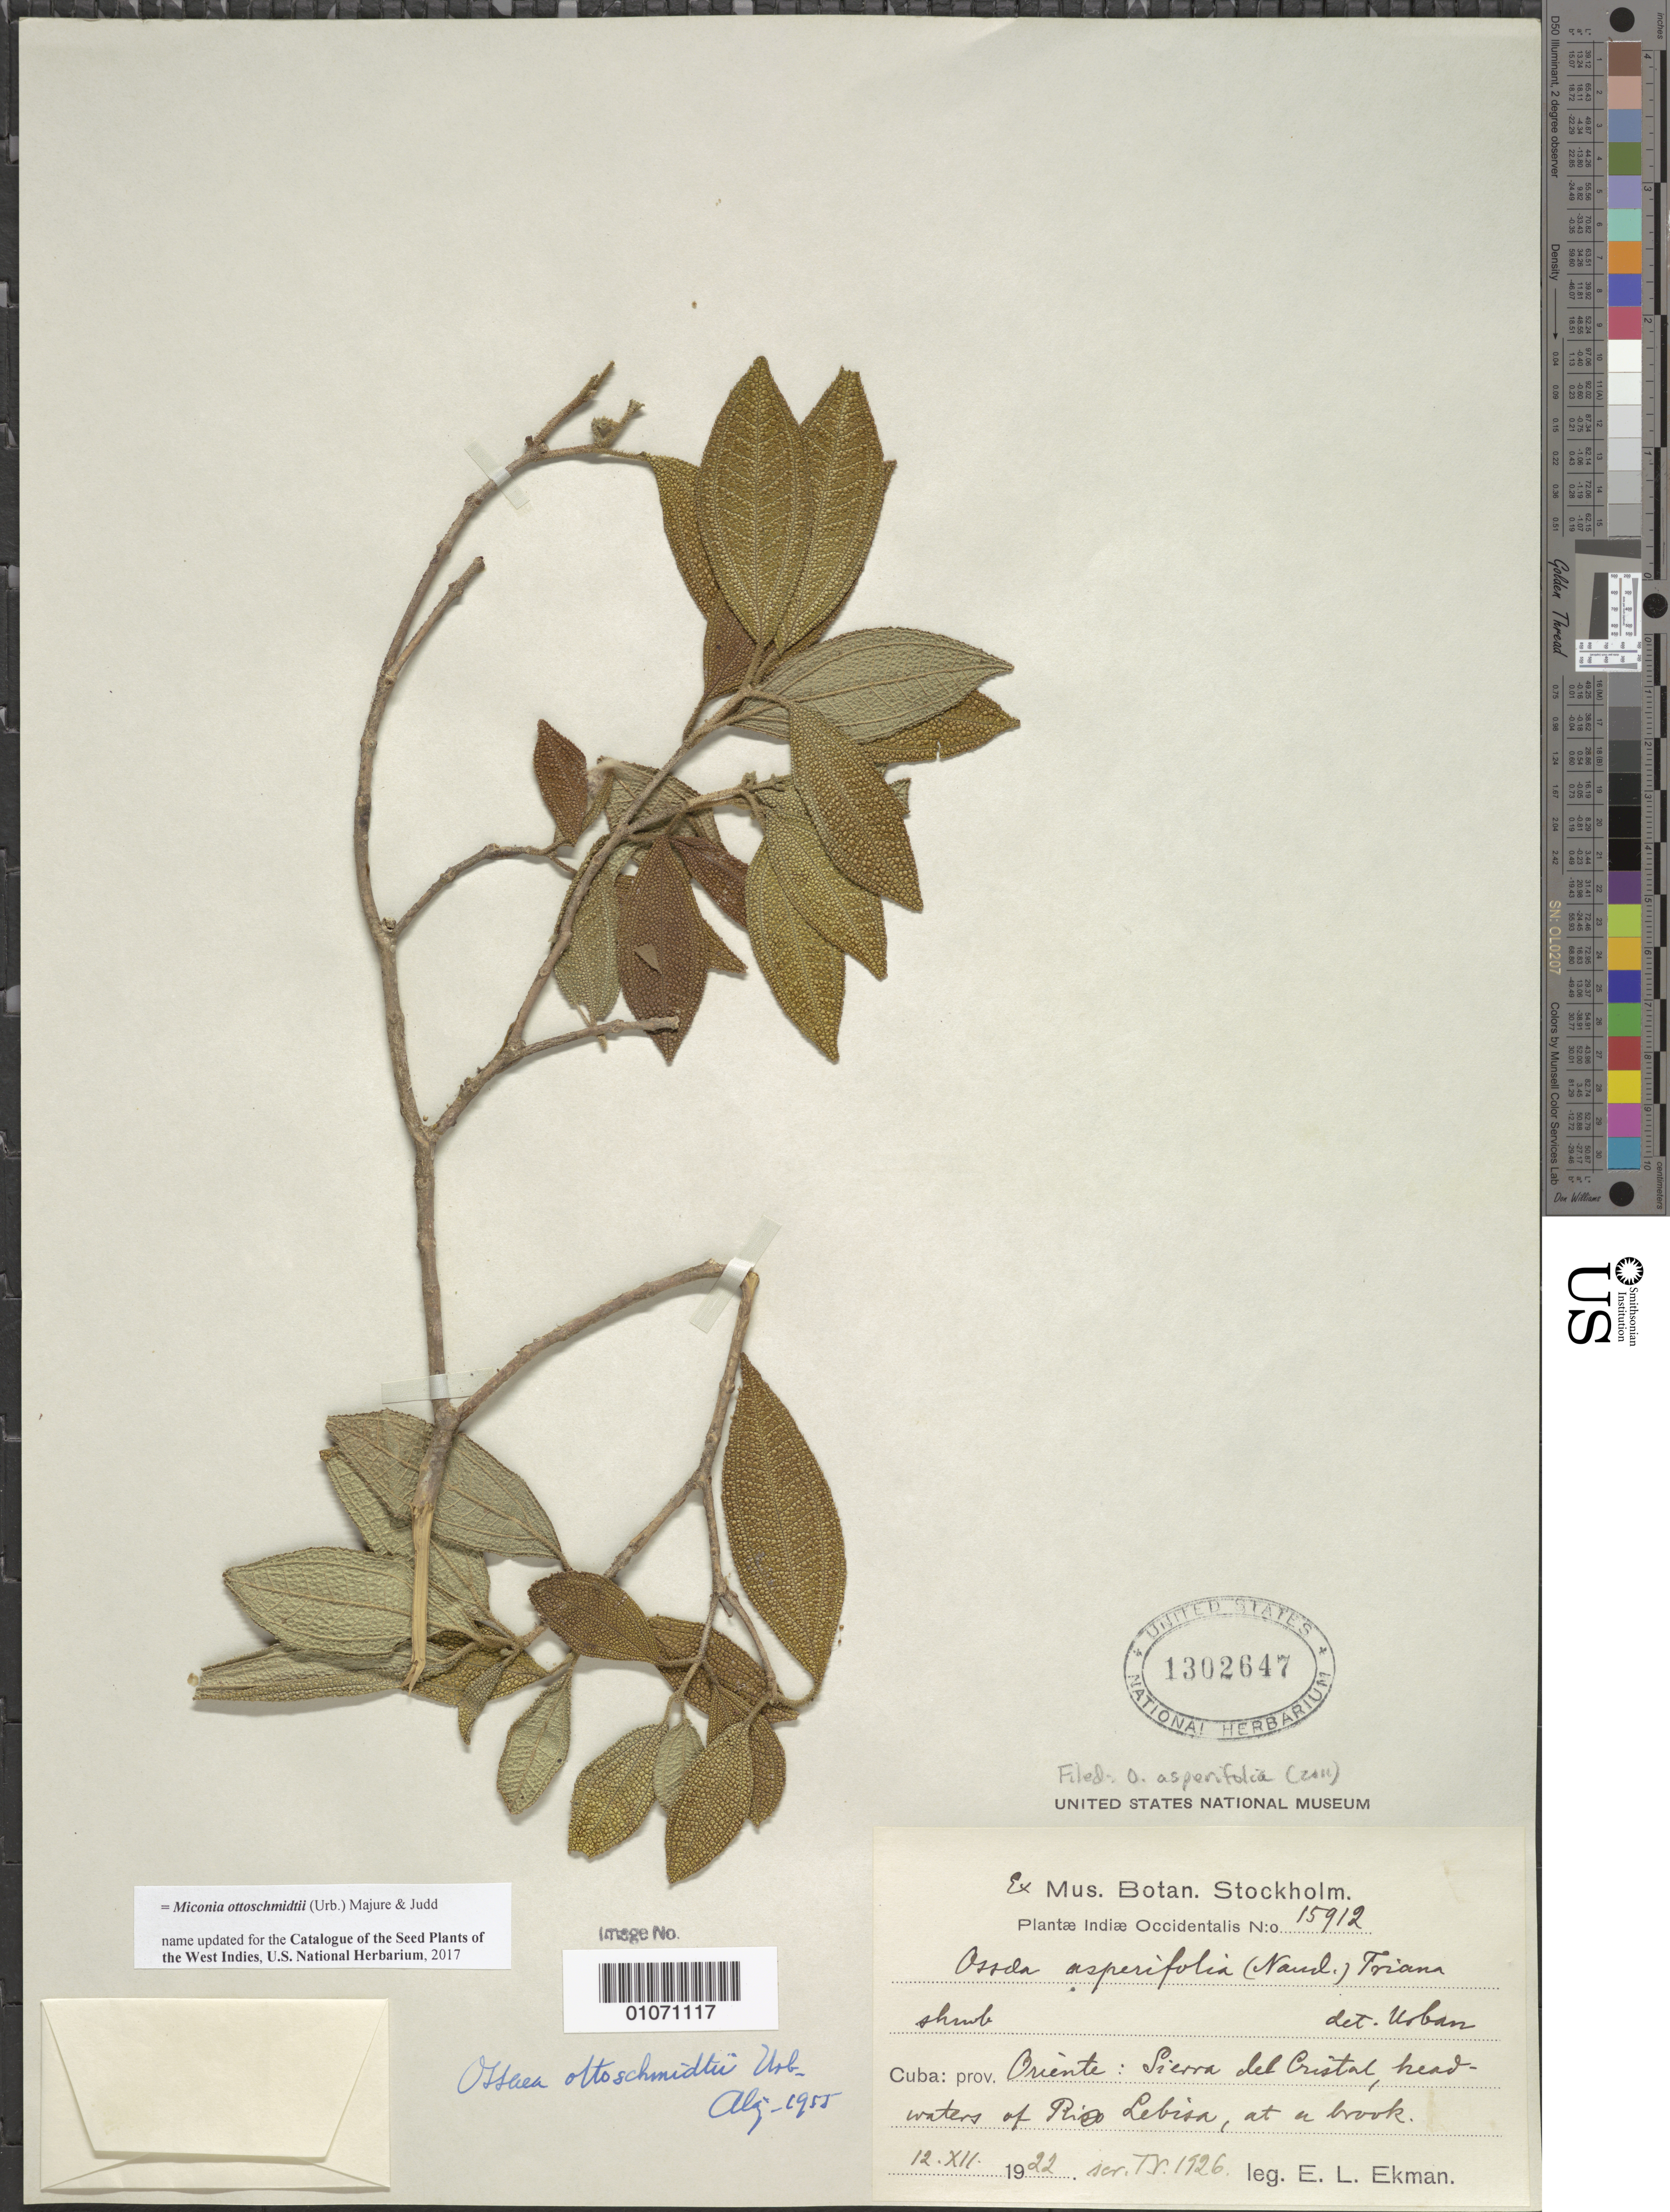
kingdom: Plantae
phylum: Tracheophyta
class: Magnoliopsida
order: Myrtales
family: Melastomataceae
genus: Miconia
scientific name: Miconia ottoschmidtii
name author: (Urb.) Majure & Judd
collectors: E. L. Ekman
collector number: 15912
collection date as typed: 12 Dec 1922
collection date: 1922-12-12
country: Cuba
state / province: Oriente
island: Cuba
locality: Sierra del Cristal, headwaters of Rio Lebisa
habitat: At a brook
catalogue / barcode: US 1302647